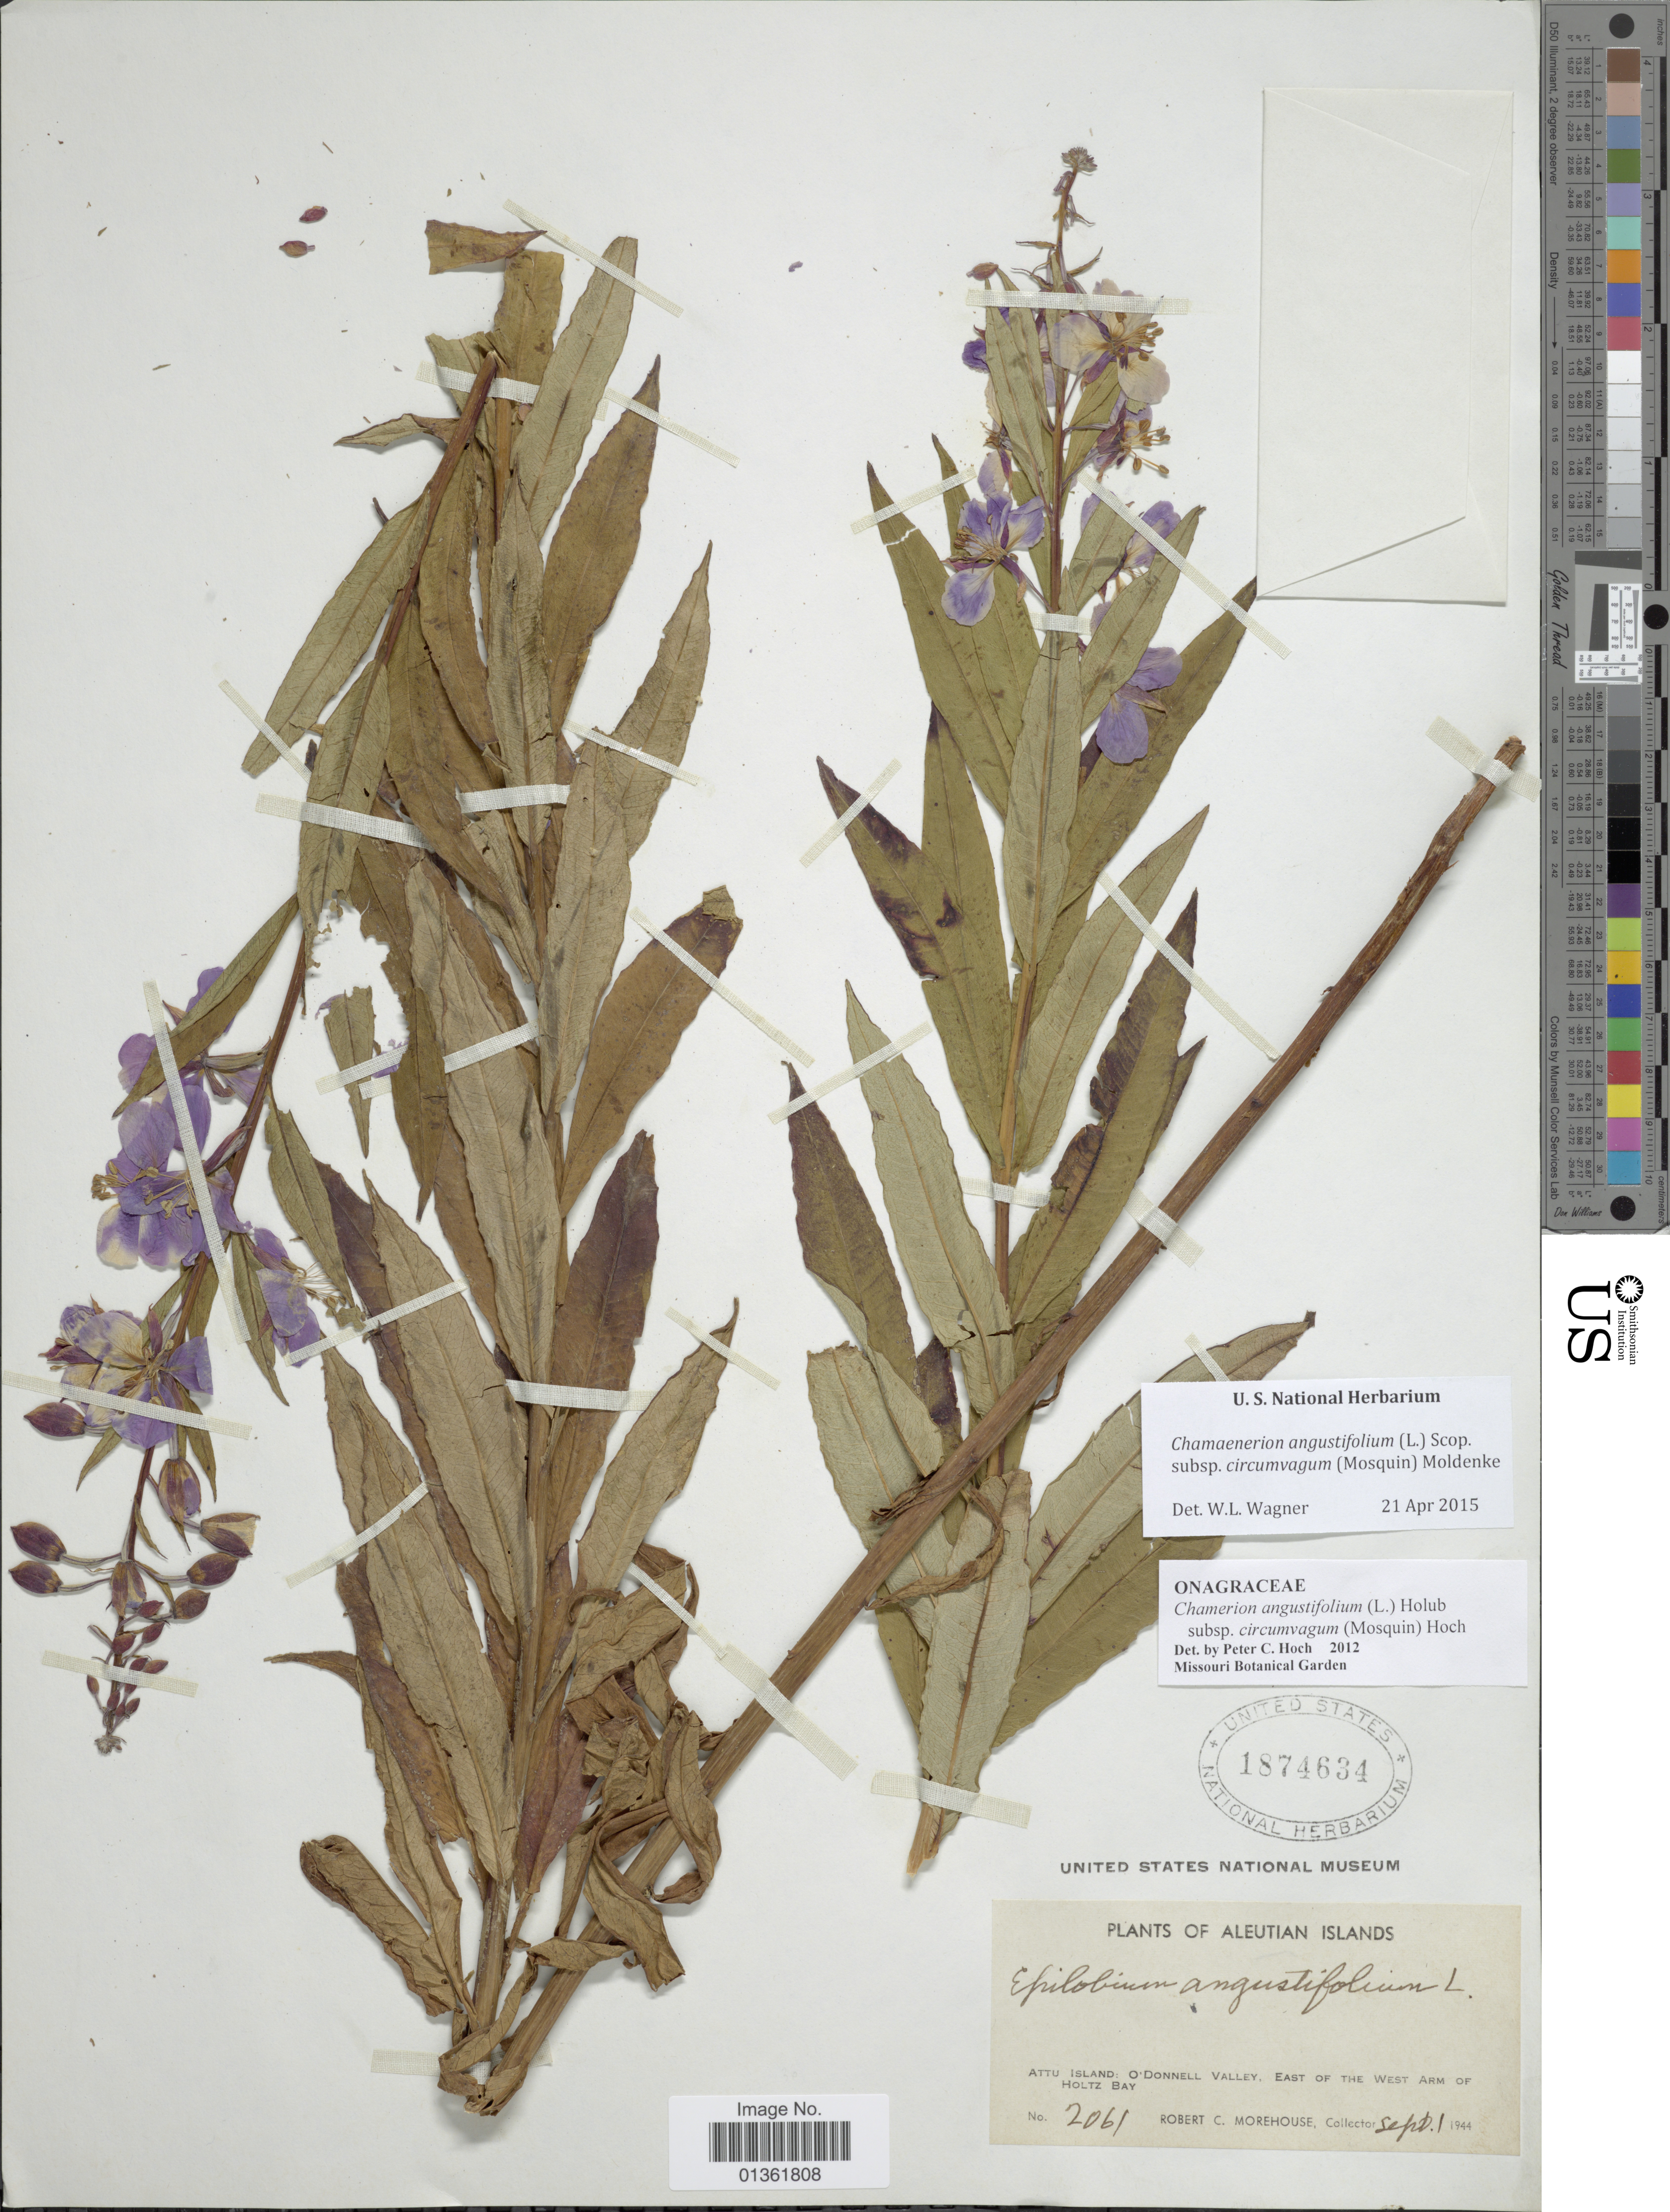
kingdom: Plantae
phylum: Tracheophyta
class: Magnoliopsida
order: Myrtales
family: Onagraceae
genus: Chamaenerion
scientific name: Chamaenerion angustifolium subsp. circumvagum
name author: (Mosquin) Moldenke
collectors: R. Morehouse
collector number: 2061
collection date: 1944-09-01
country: United States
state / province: Alaska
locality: Aleutian Islands. Attu Island: O'Donnell Valley, East of the West Arm of Holtz Bay.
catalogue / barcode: US 1874634